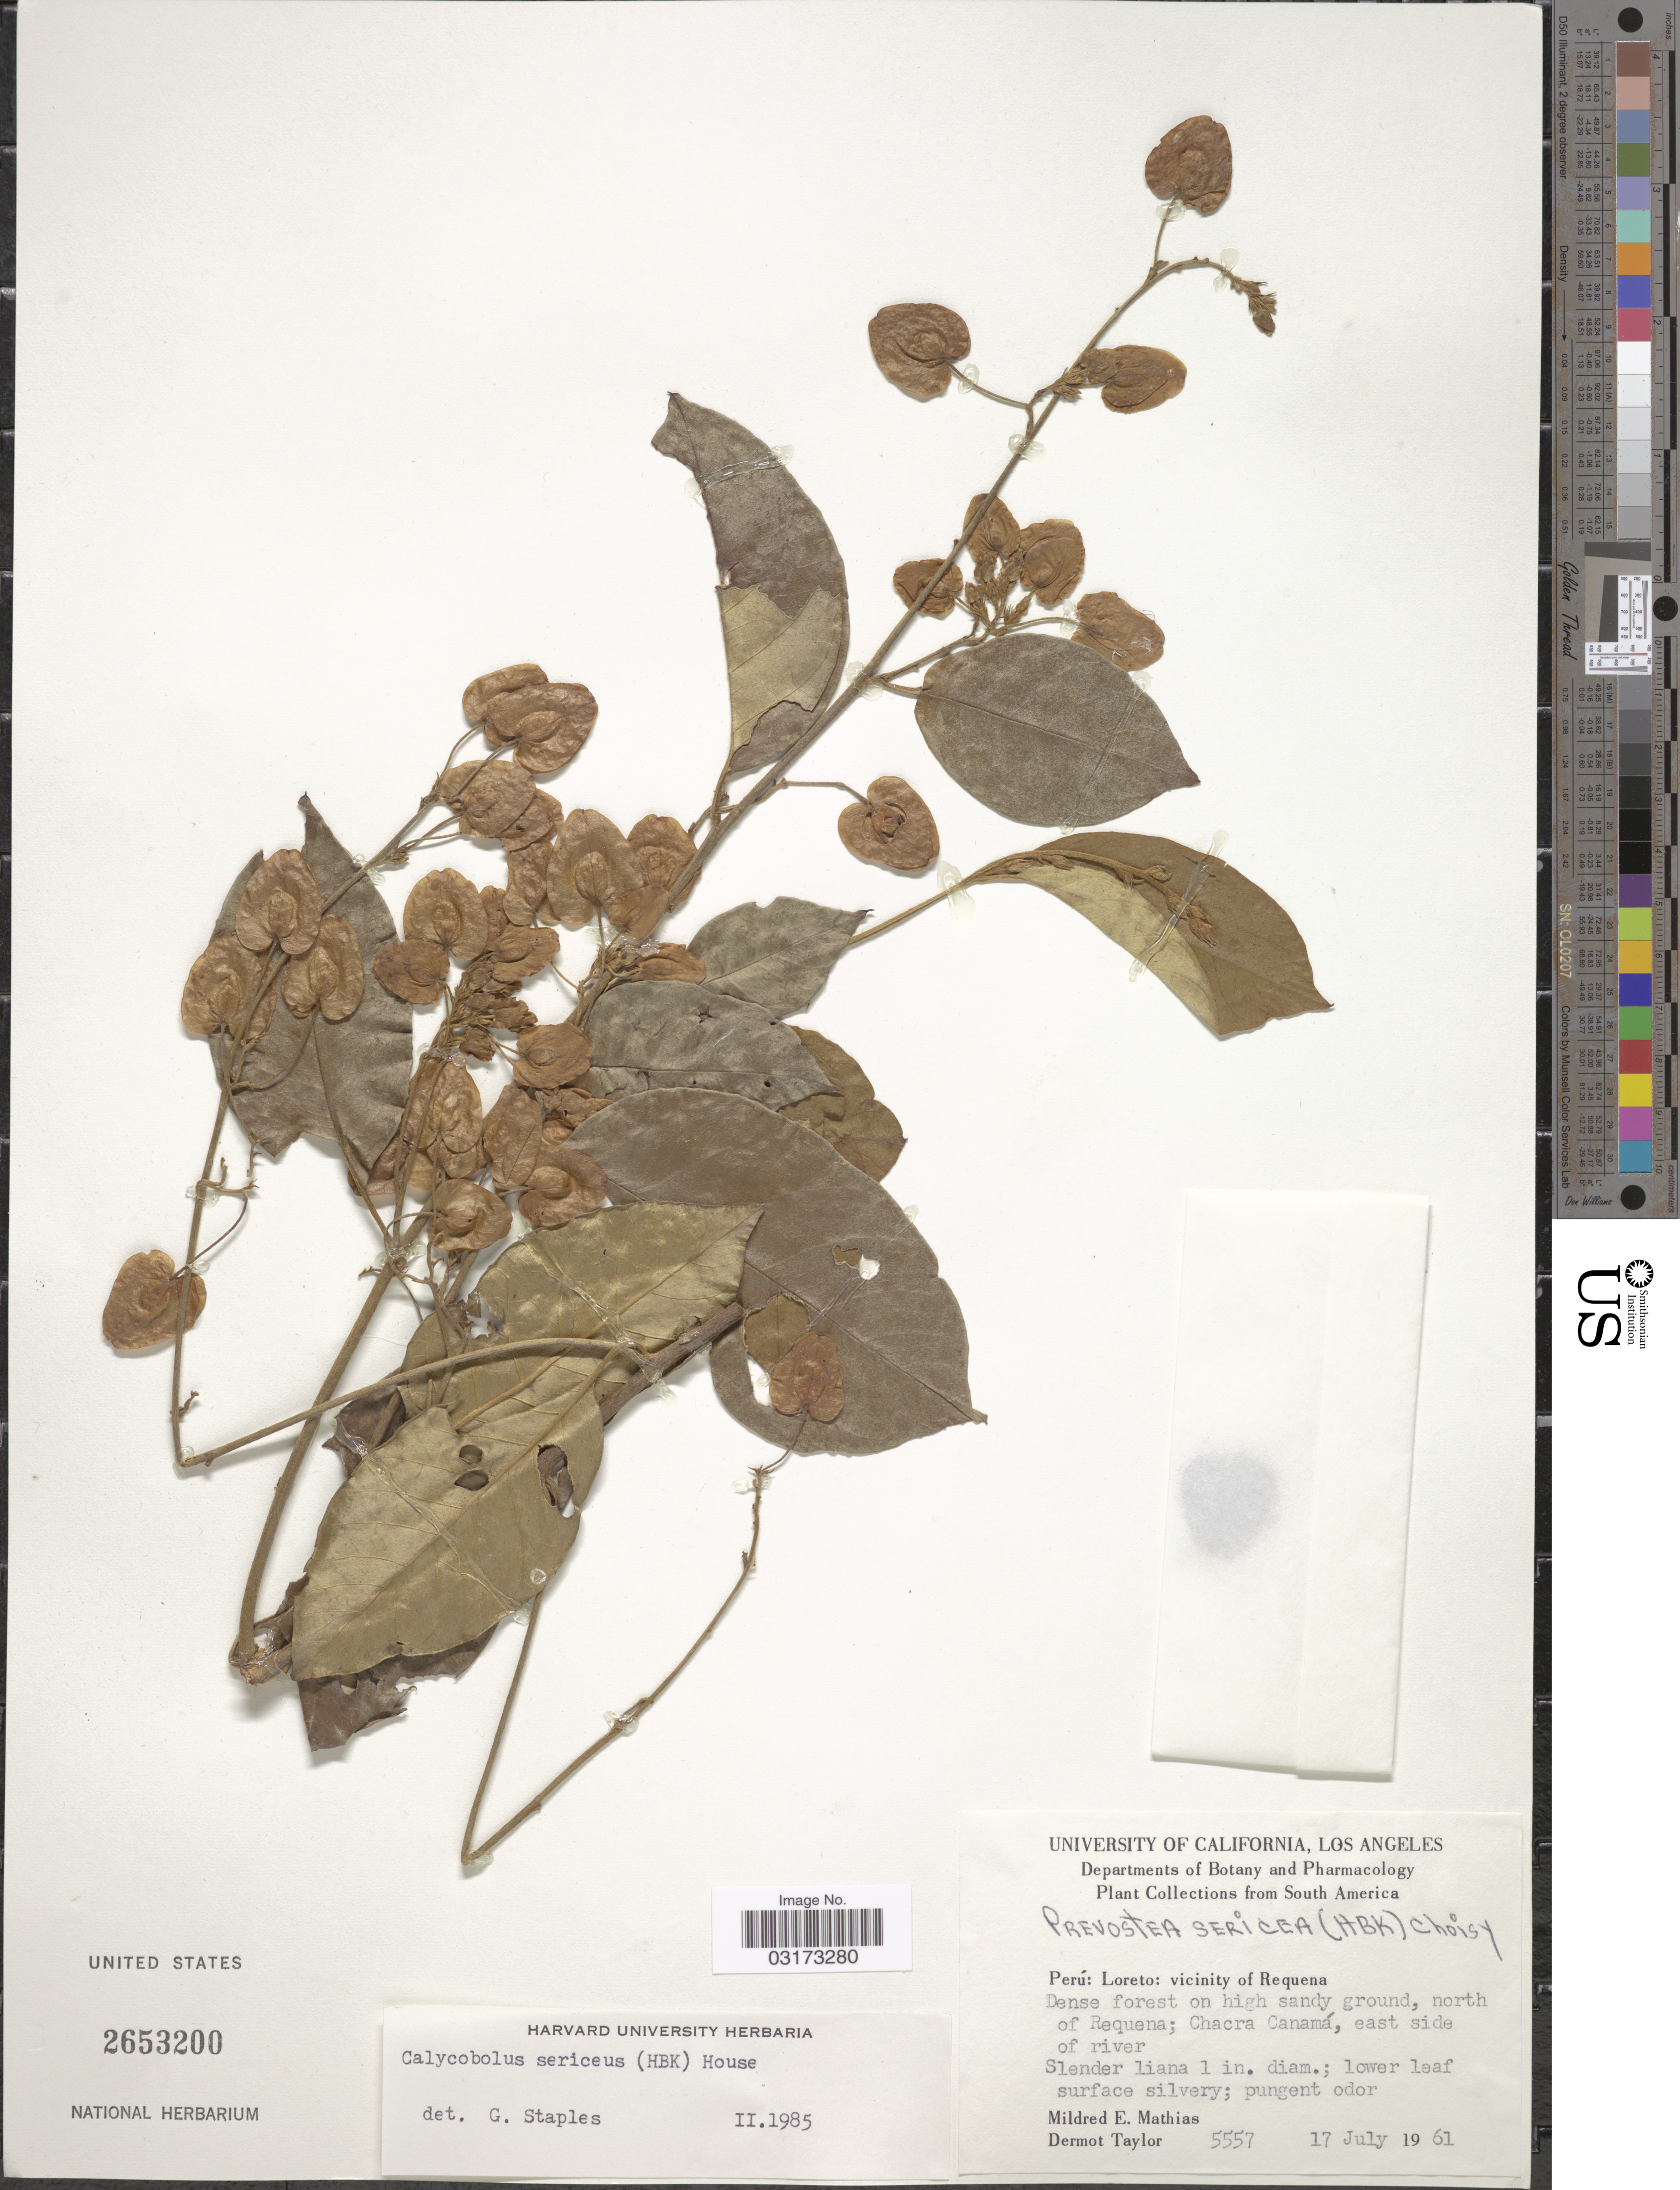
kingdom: Plantae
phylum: Tracheophyta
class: Magnoliopsida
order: Solanales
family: Convolvulaceae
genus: Calycobolus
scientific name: Calycobolus sericeus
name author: (Kunth) House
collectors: M. E. Mathias & D. Taylor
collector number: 5557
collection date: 1961-09-17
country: Peru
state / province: Loreto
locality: Vicinity of Requena. Dense forest on high sandy ground, north of Requena; Chacra Canamá. east side of river.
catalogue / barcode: US 2653200